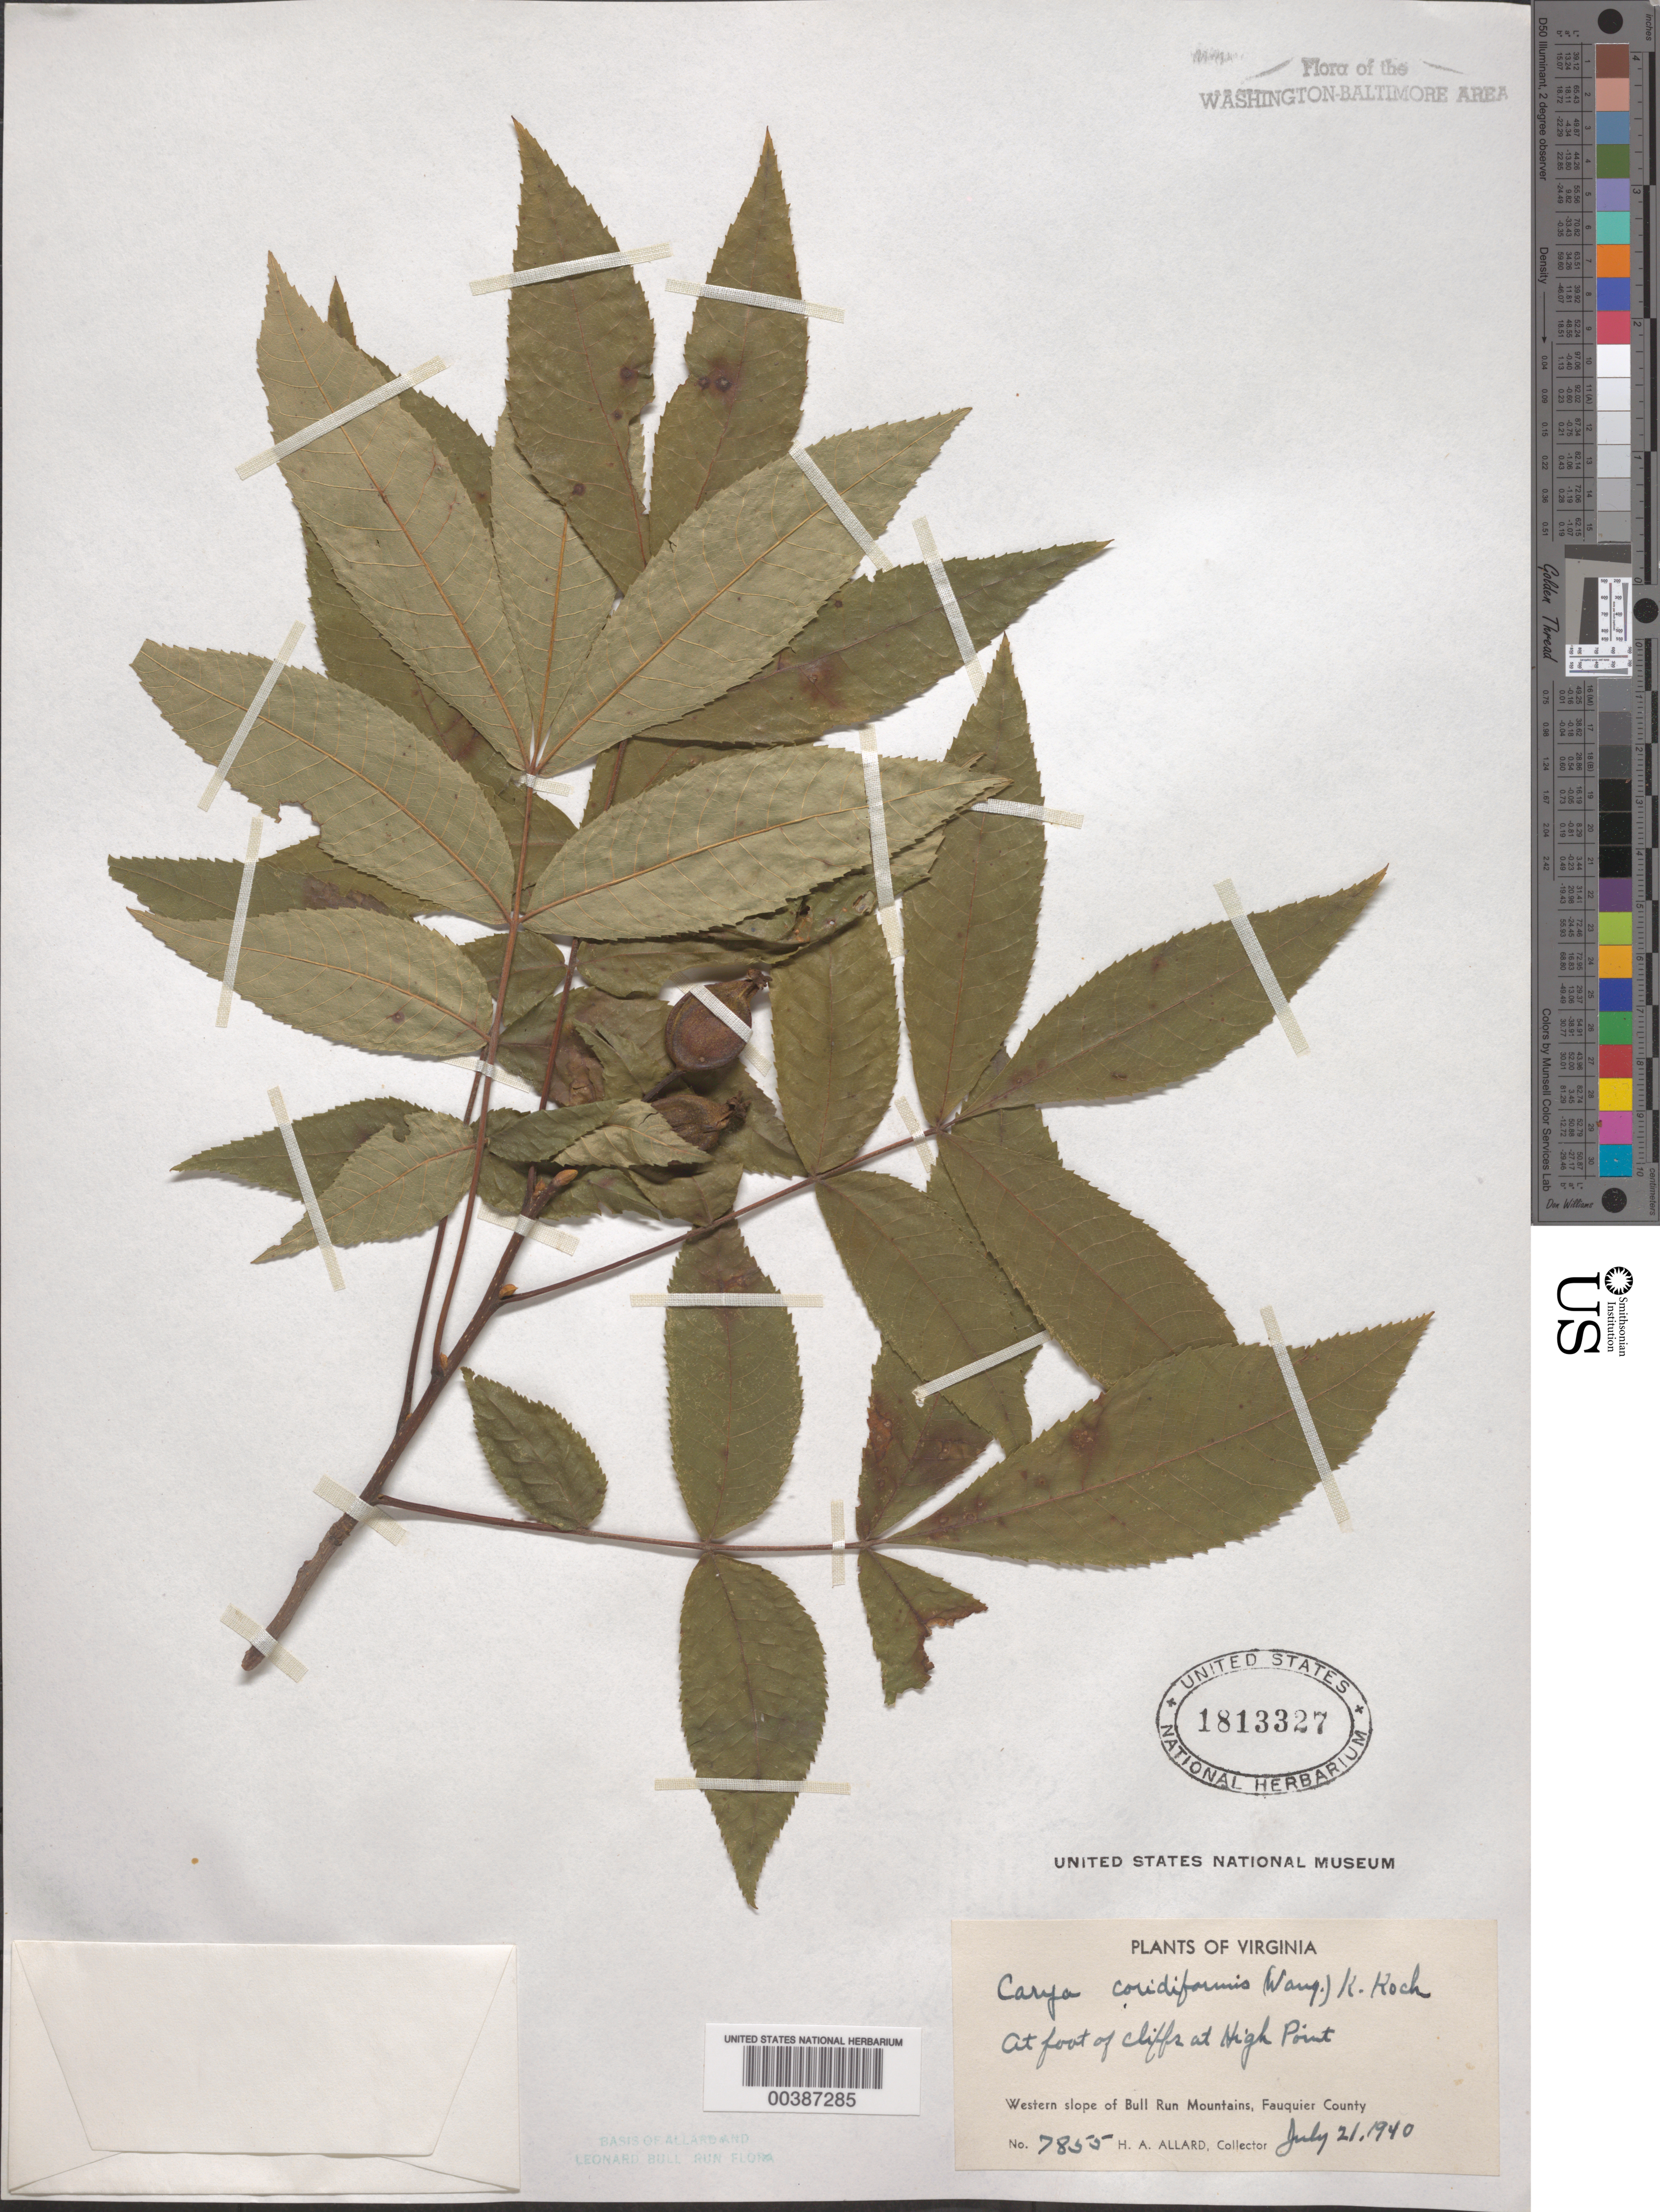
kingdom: Plantae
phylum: Tracheophyta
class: Magnoliopsida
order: Fagales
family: Juglandaceae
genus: Carya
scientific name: Carya cordiformis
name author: (Wangenh.) K. Koch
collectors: H. A. Allard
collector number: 7855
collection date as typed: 21 Jul 1940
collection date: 1940-07-21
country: United States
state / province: Virginia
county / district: Fauquier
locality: High Point Cliffs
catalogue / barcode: US 1813327